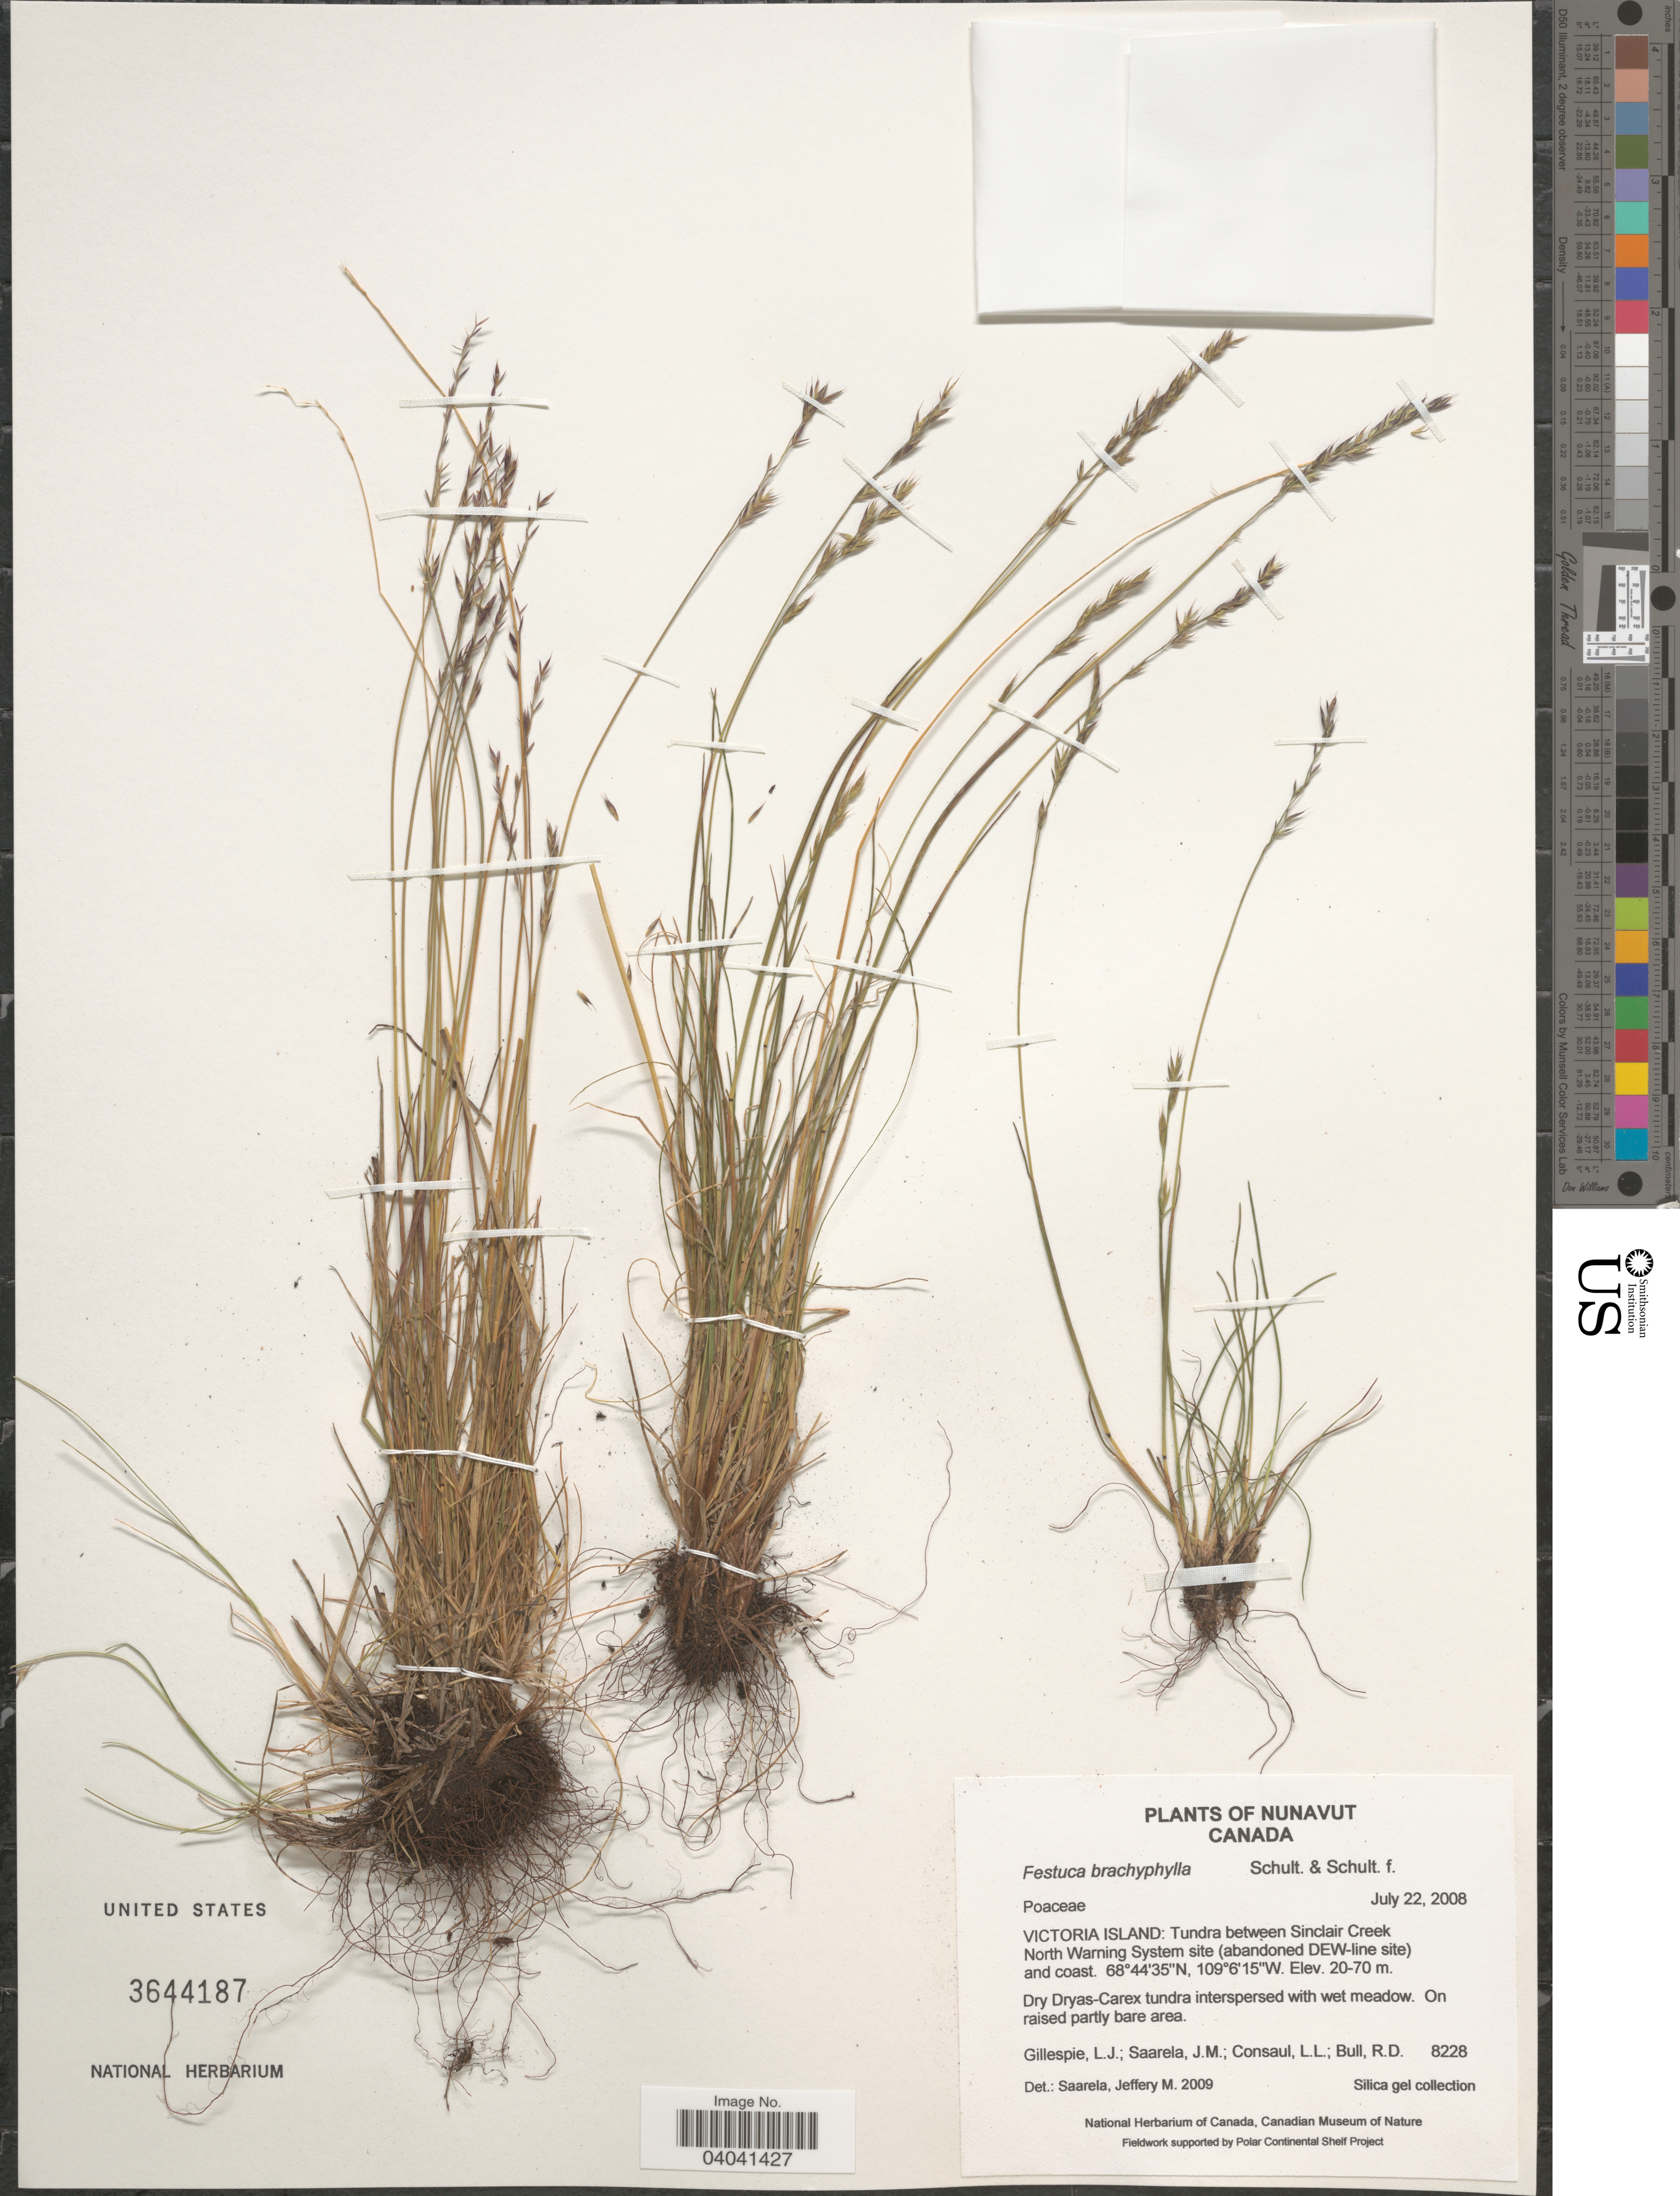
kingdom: Plantae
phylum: Tracheophyta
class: Liliopsida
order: Poales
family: Poaceae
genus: Festuca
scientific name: Festuca brachyphylla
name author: Schult. & Schult. f.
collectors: L. Gillespie, J. Saarela, L. Consaul & R. Bull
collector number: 8228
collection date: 2008-07-22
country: Canada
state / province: Nunavut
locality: Victoria Island: Tundra between Sinclair Creek North Warning System site (abandoned DEW line-site) and coast.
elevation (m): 20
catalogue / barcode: US 3644187